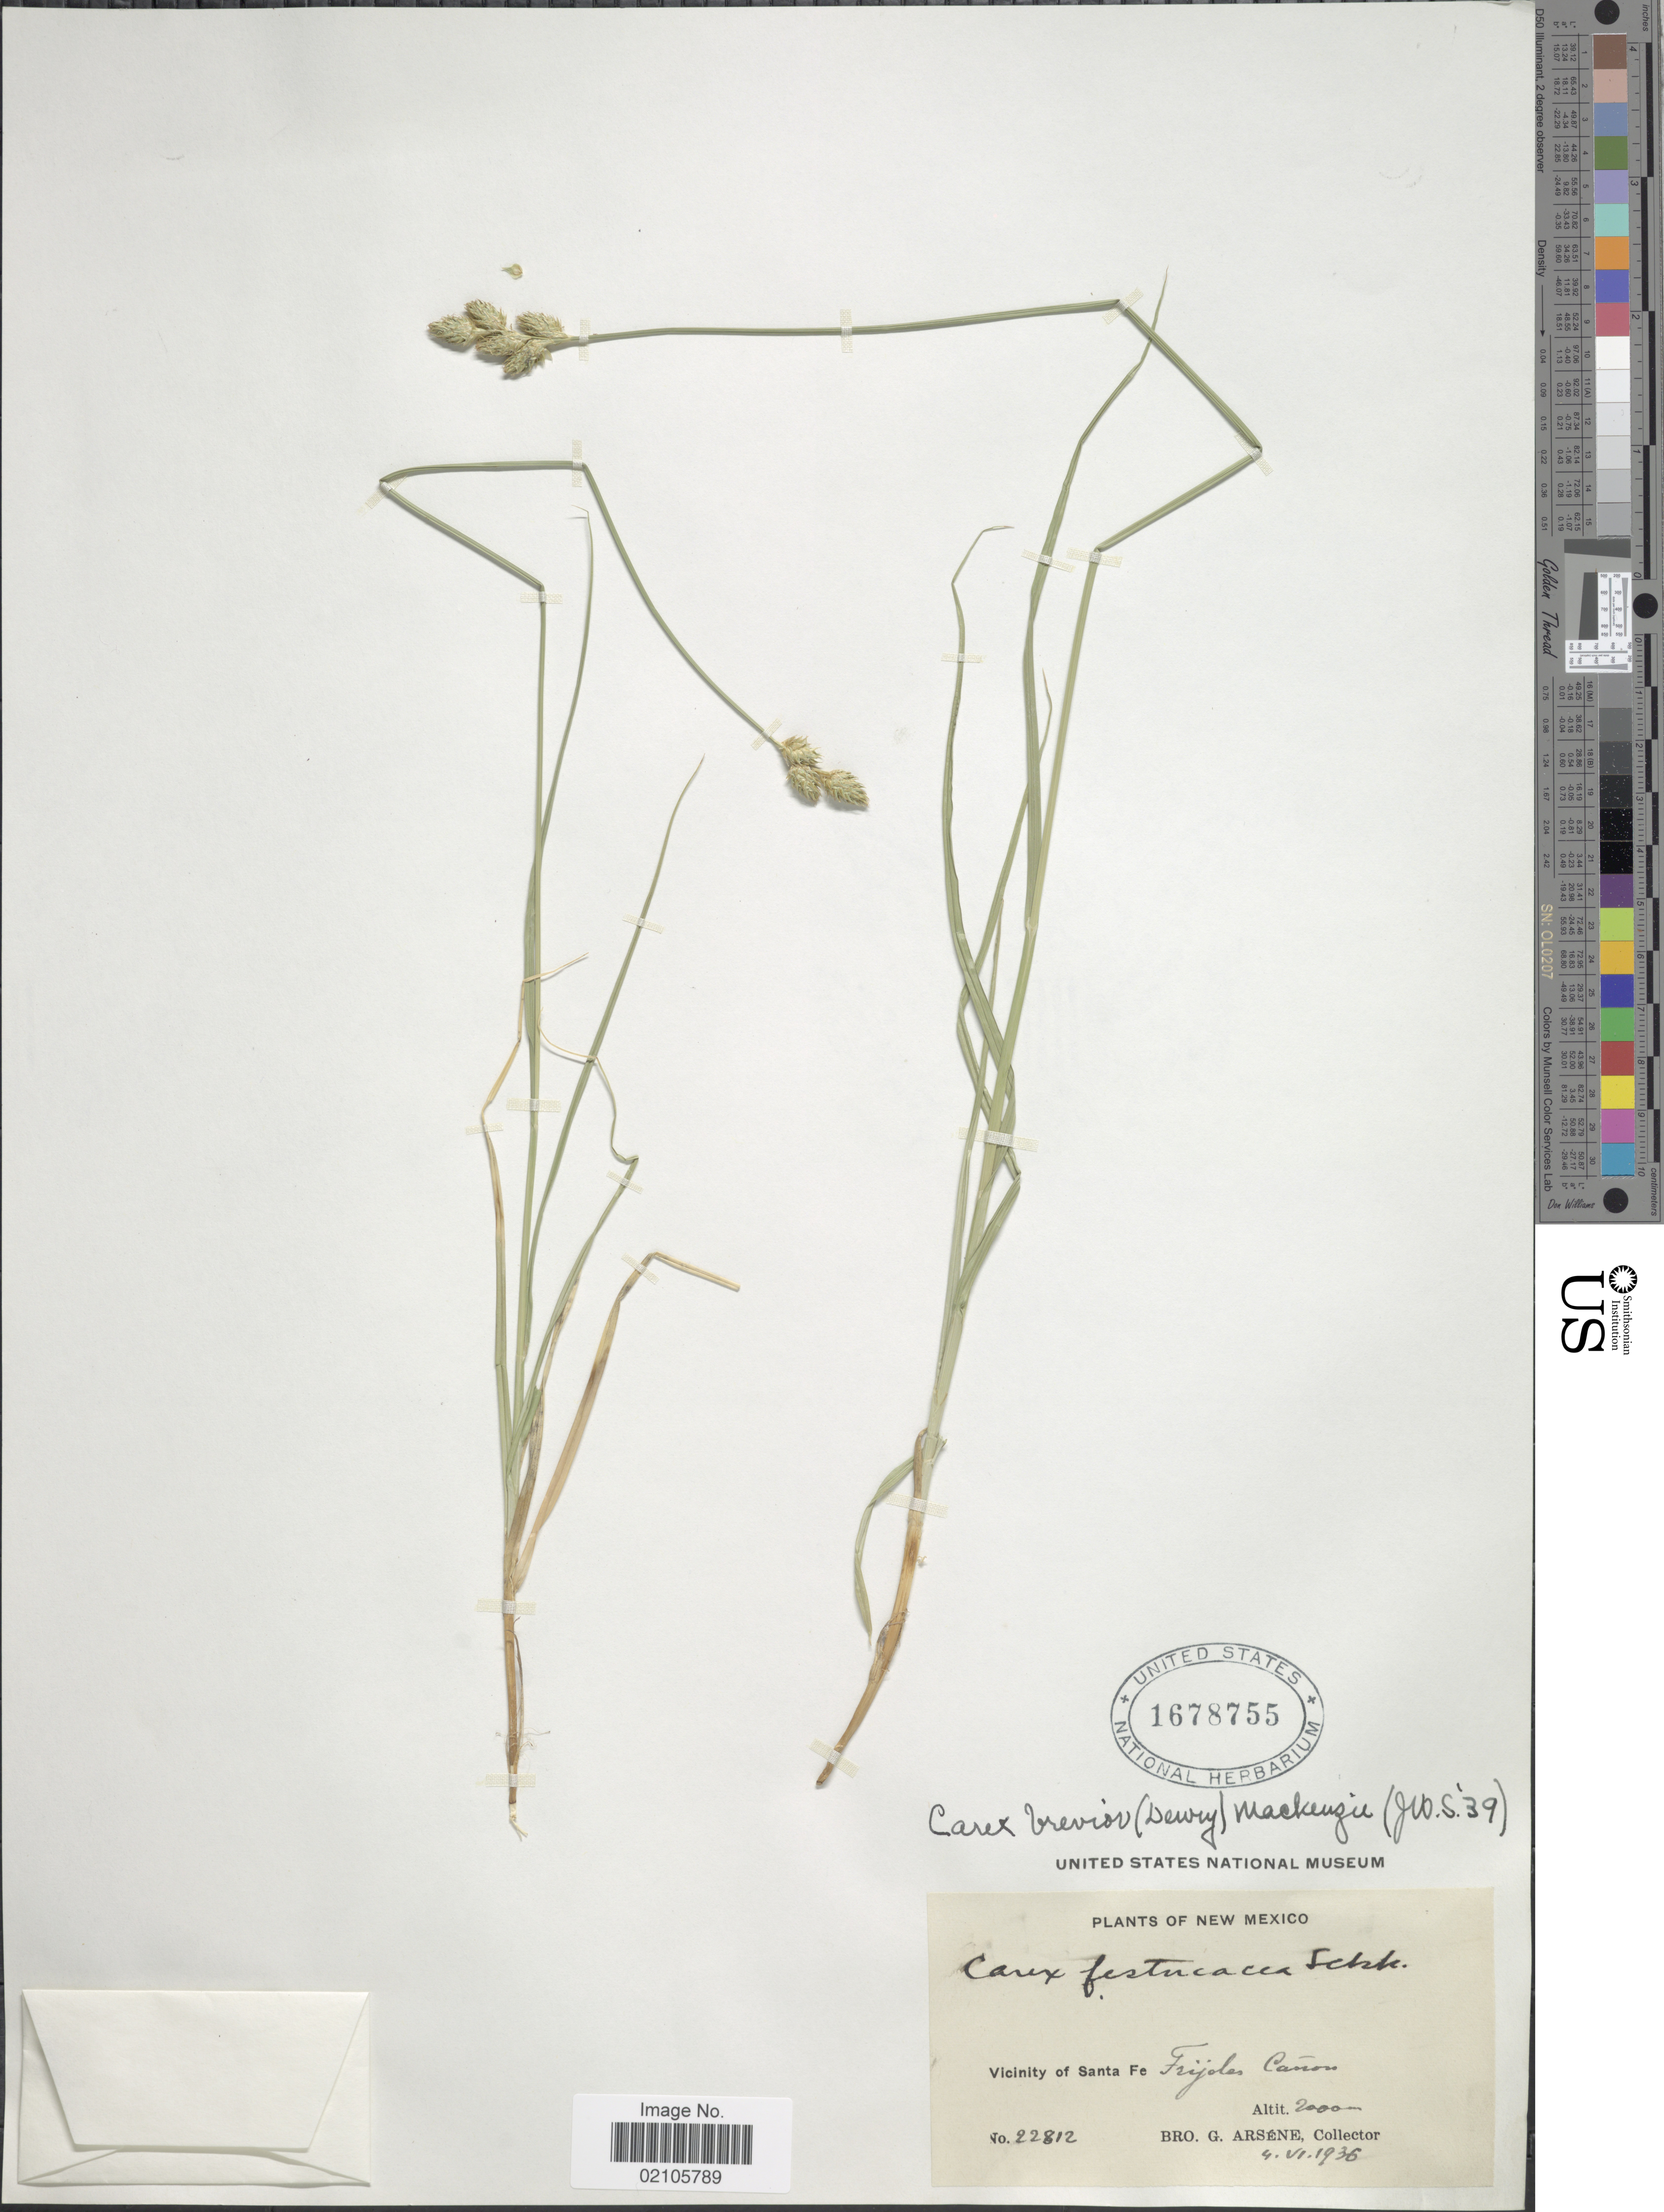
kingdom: Plantae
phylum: Tracheophyta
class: Liliopsida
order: Poales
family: Cyperaceae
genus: Carex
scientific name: Carex brevior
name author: (Dewey) Mack. ex Lunell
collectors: Bro. G. Arsène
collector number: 22812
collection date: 1936-06-04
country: United States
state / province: New Mexico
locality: Vicinity of Santa Fe Frijoles Canon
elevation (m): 2000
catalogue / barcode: US 1678755